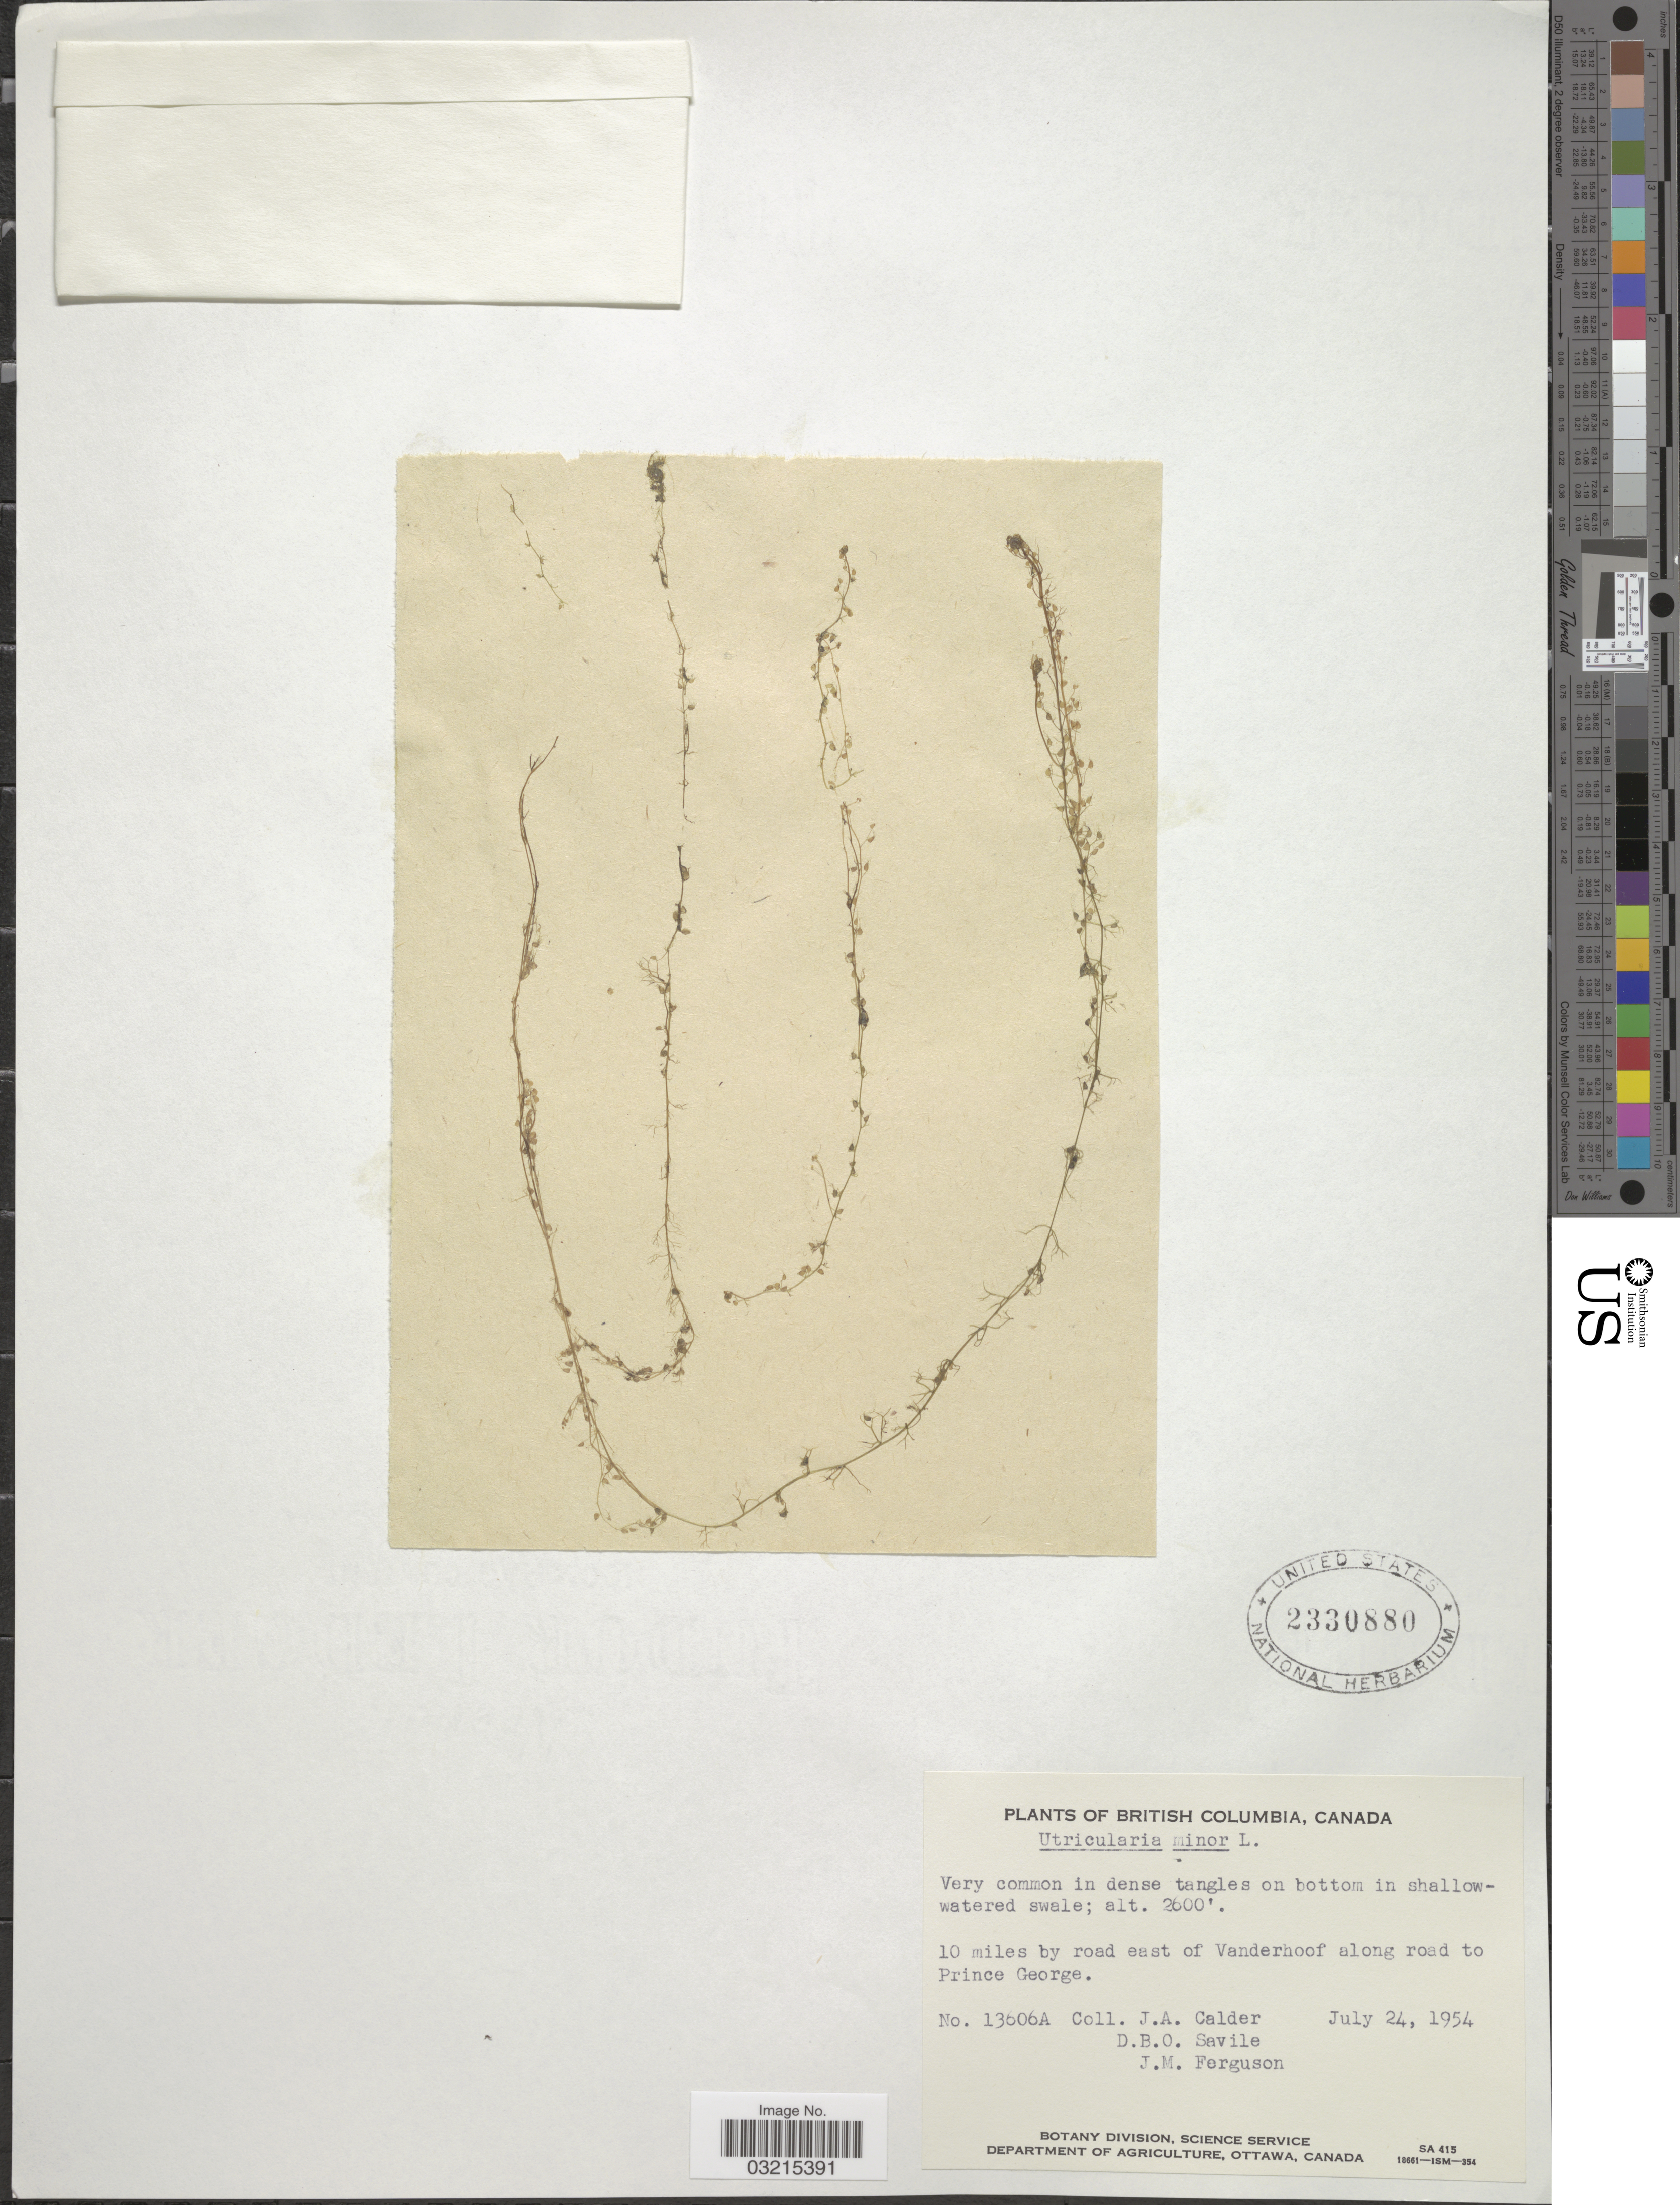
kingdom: Plantae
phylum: Tracheophyta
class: Magnoliopsida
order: Lamiales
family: Lentibulariaceae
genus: Utricularia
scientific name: Utricularia minor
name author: L.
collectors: J. A. Calder, D. Savile & J. M. Ferguson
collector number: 13606A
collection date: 1954-07-24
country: Canada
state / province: British Columbia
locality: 10 miles by road east of Vanderhoof along road to Prince George.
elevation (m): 792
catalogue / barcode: US 2330880